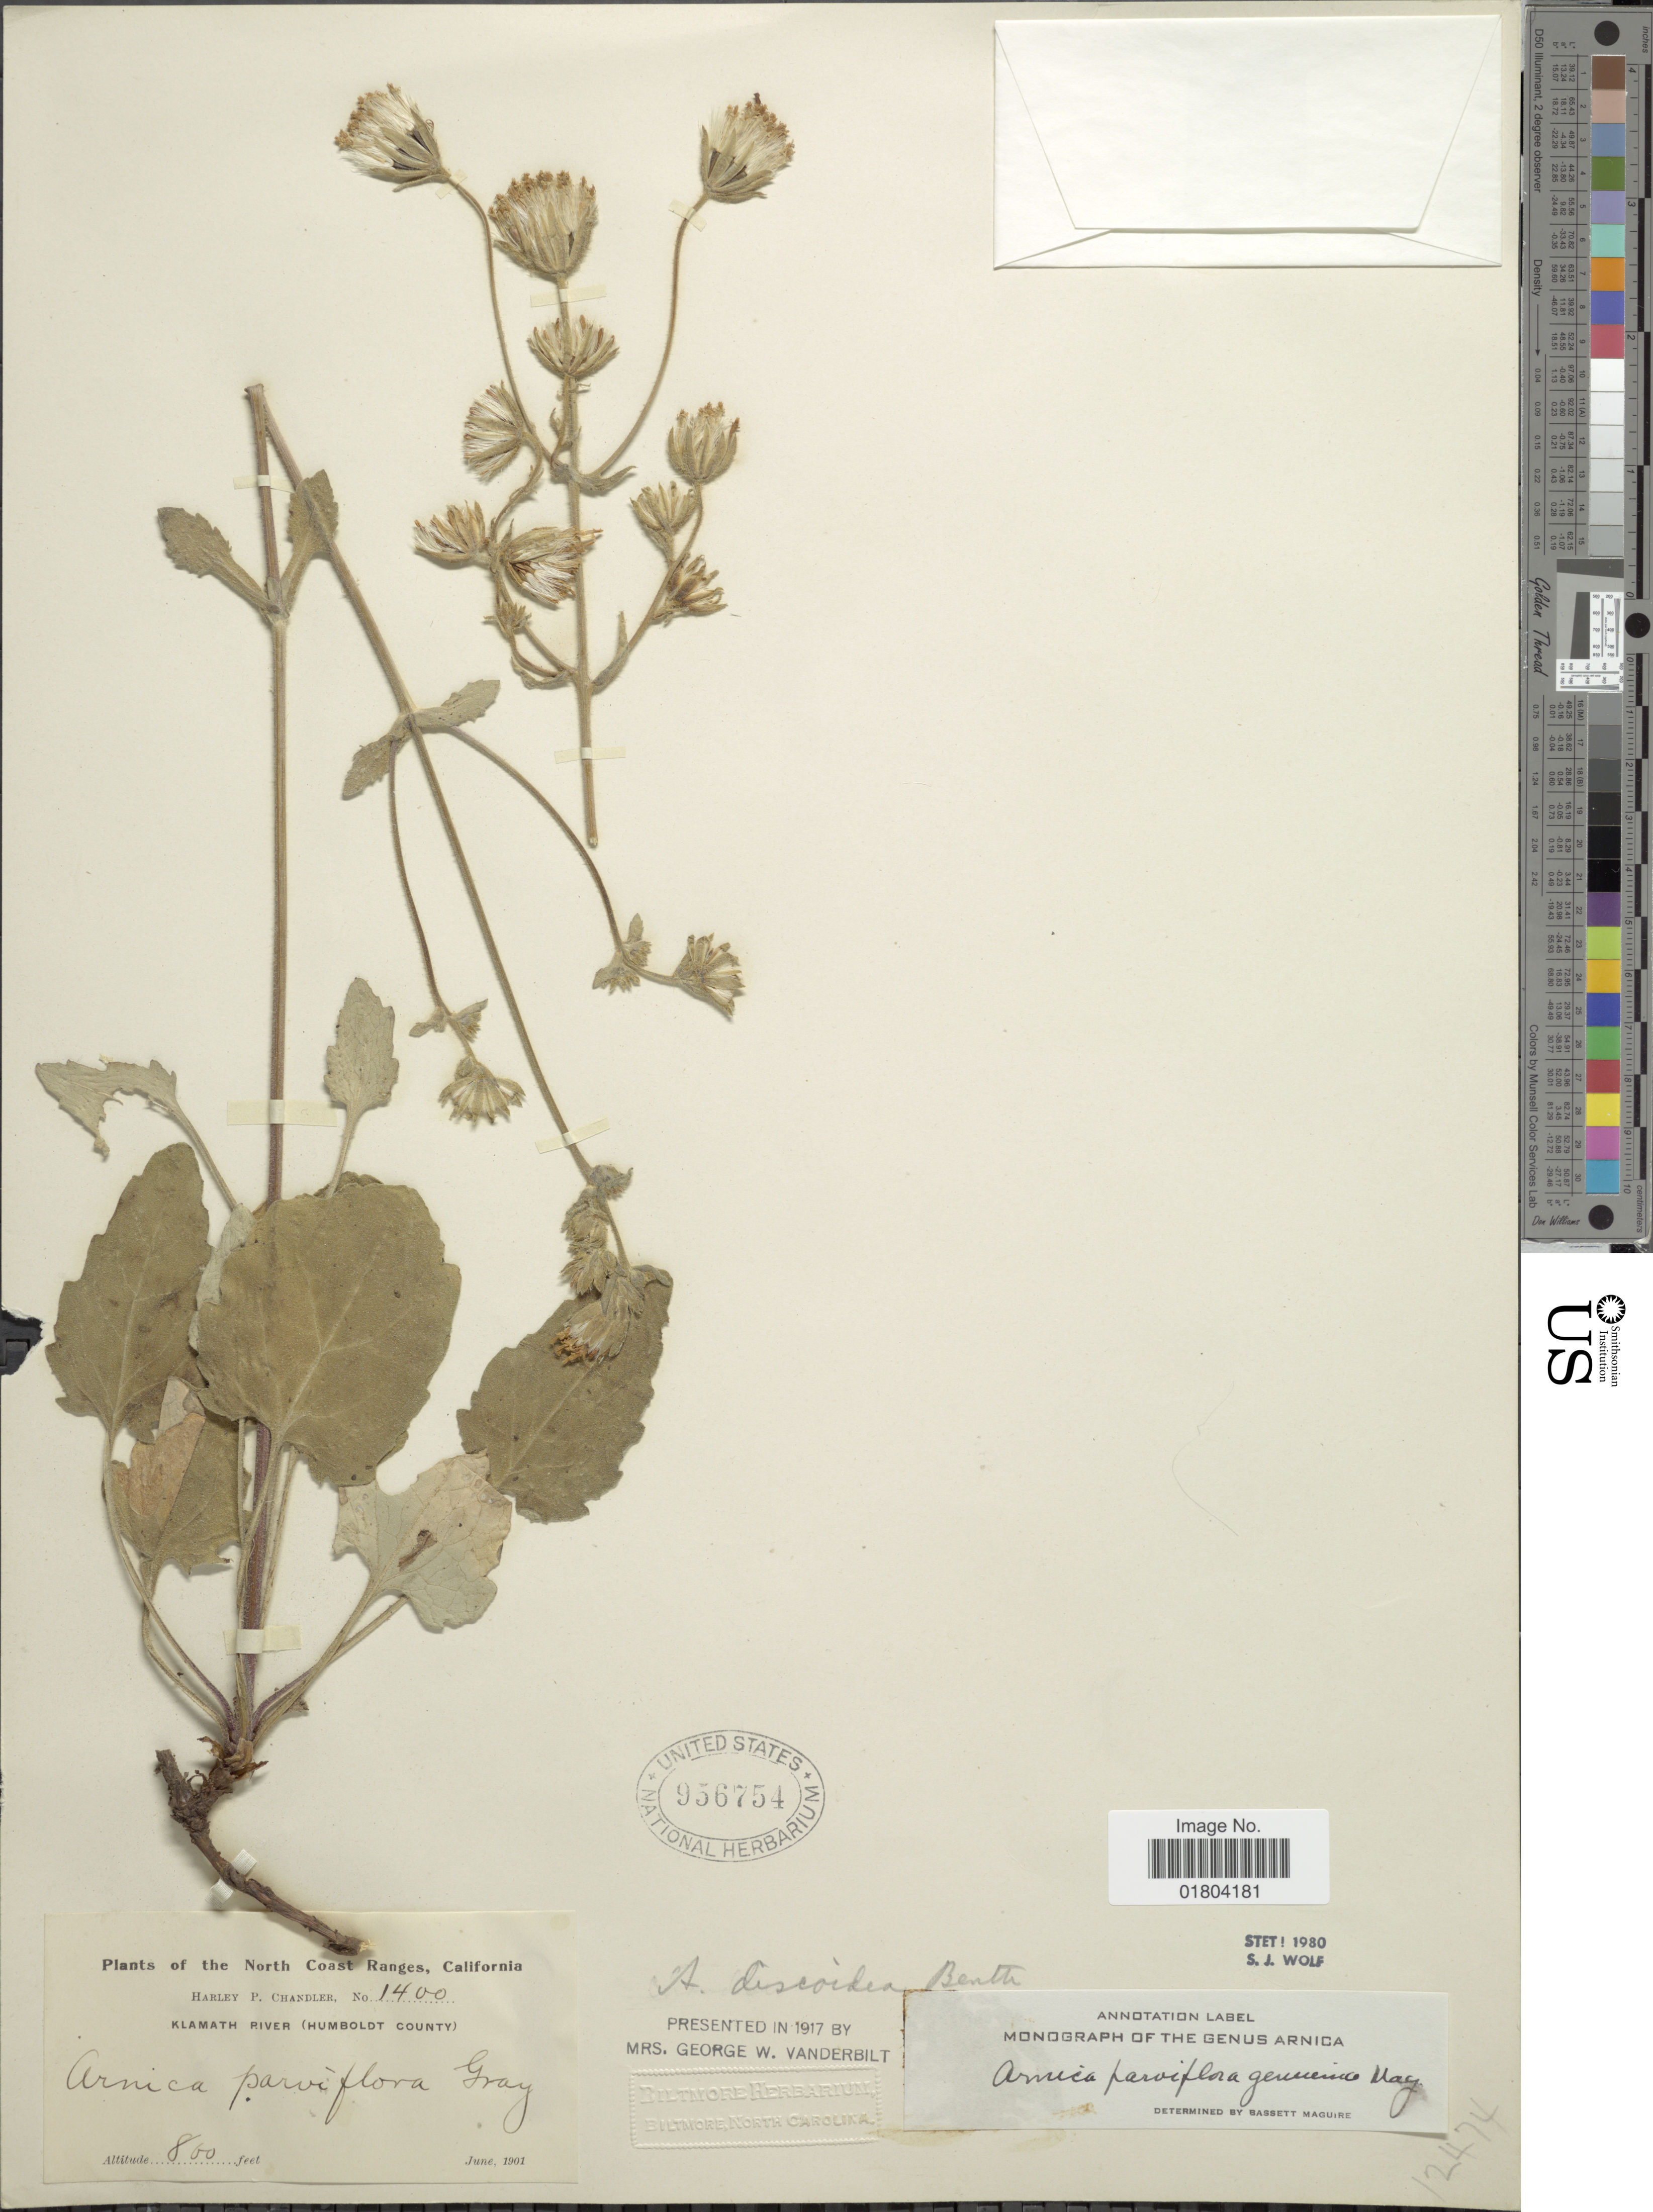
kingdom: Plantae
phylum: Tracheophyta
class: Magnoliopsida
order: Asterales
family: Asteraceae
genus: Arnica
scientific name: Arnica parviflora subsp. genuina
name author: Maguire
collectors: H. Chandler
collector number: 1400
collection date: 1901-06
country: United States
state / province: California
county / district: Humboldt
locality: The North Coast Ranges, Klamath River (Humbodlt County)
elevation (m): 244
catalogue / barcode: US 956754